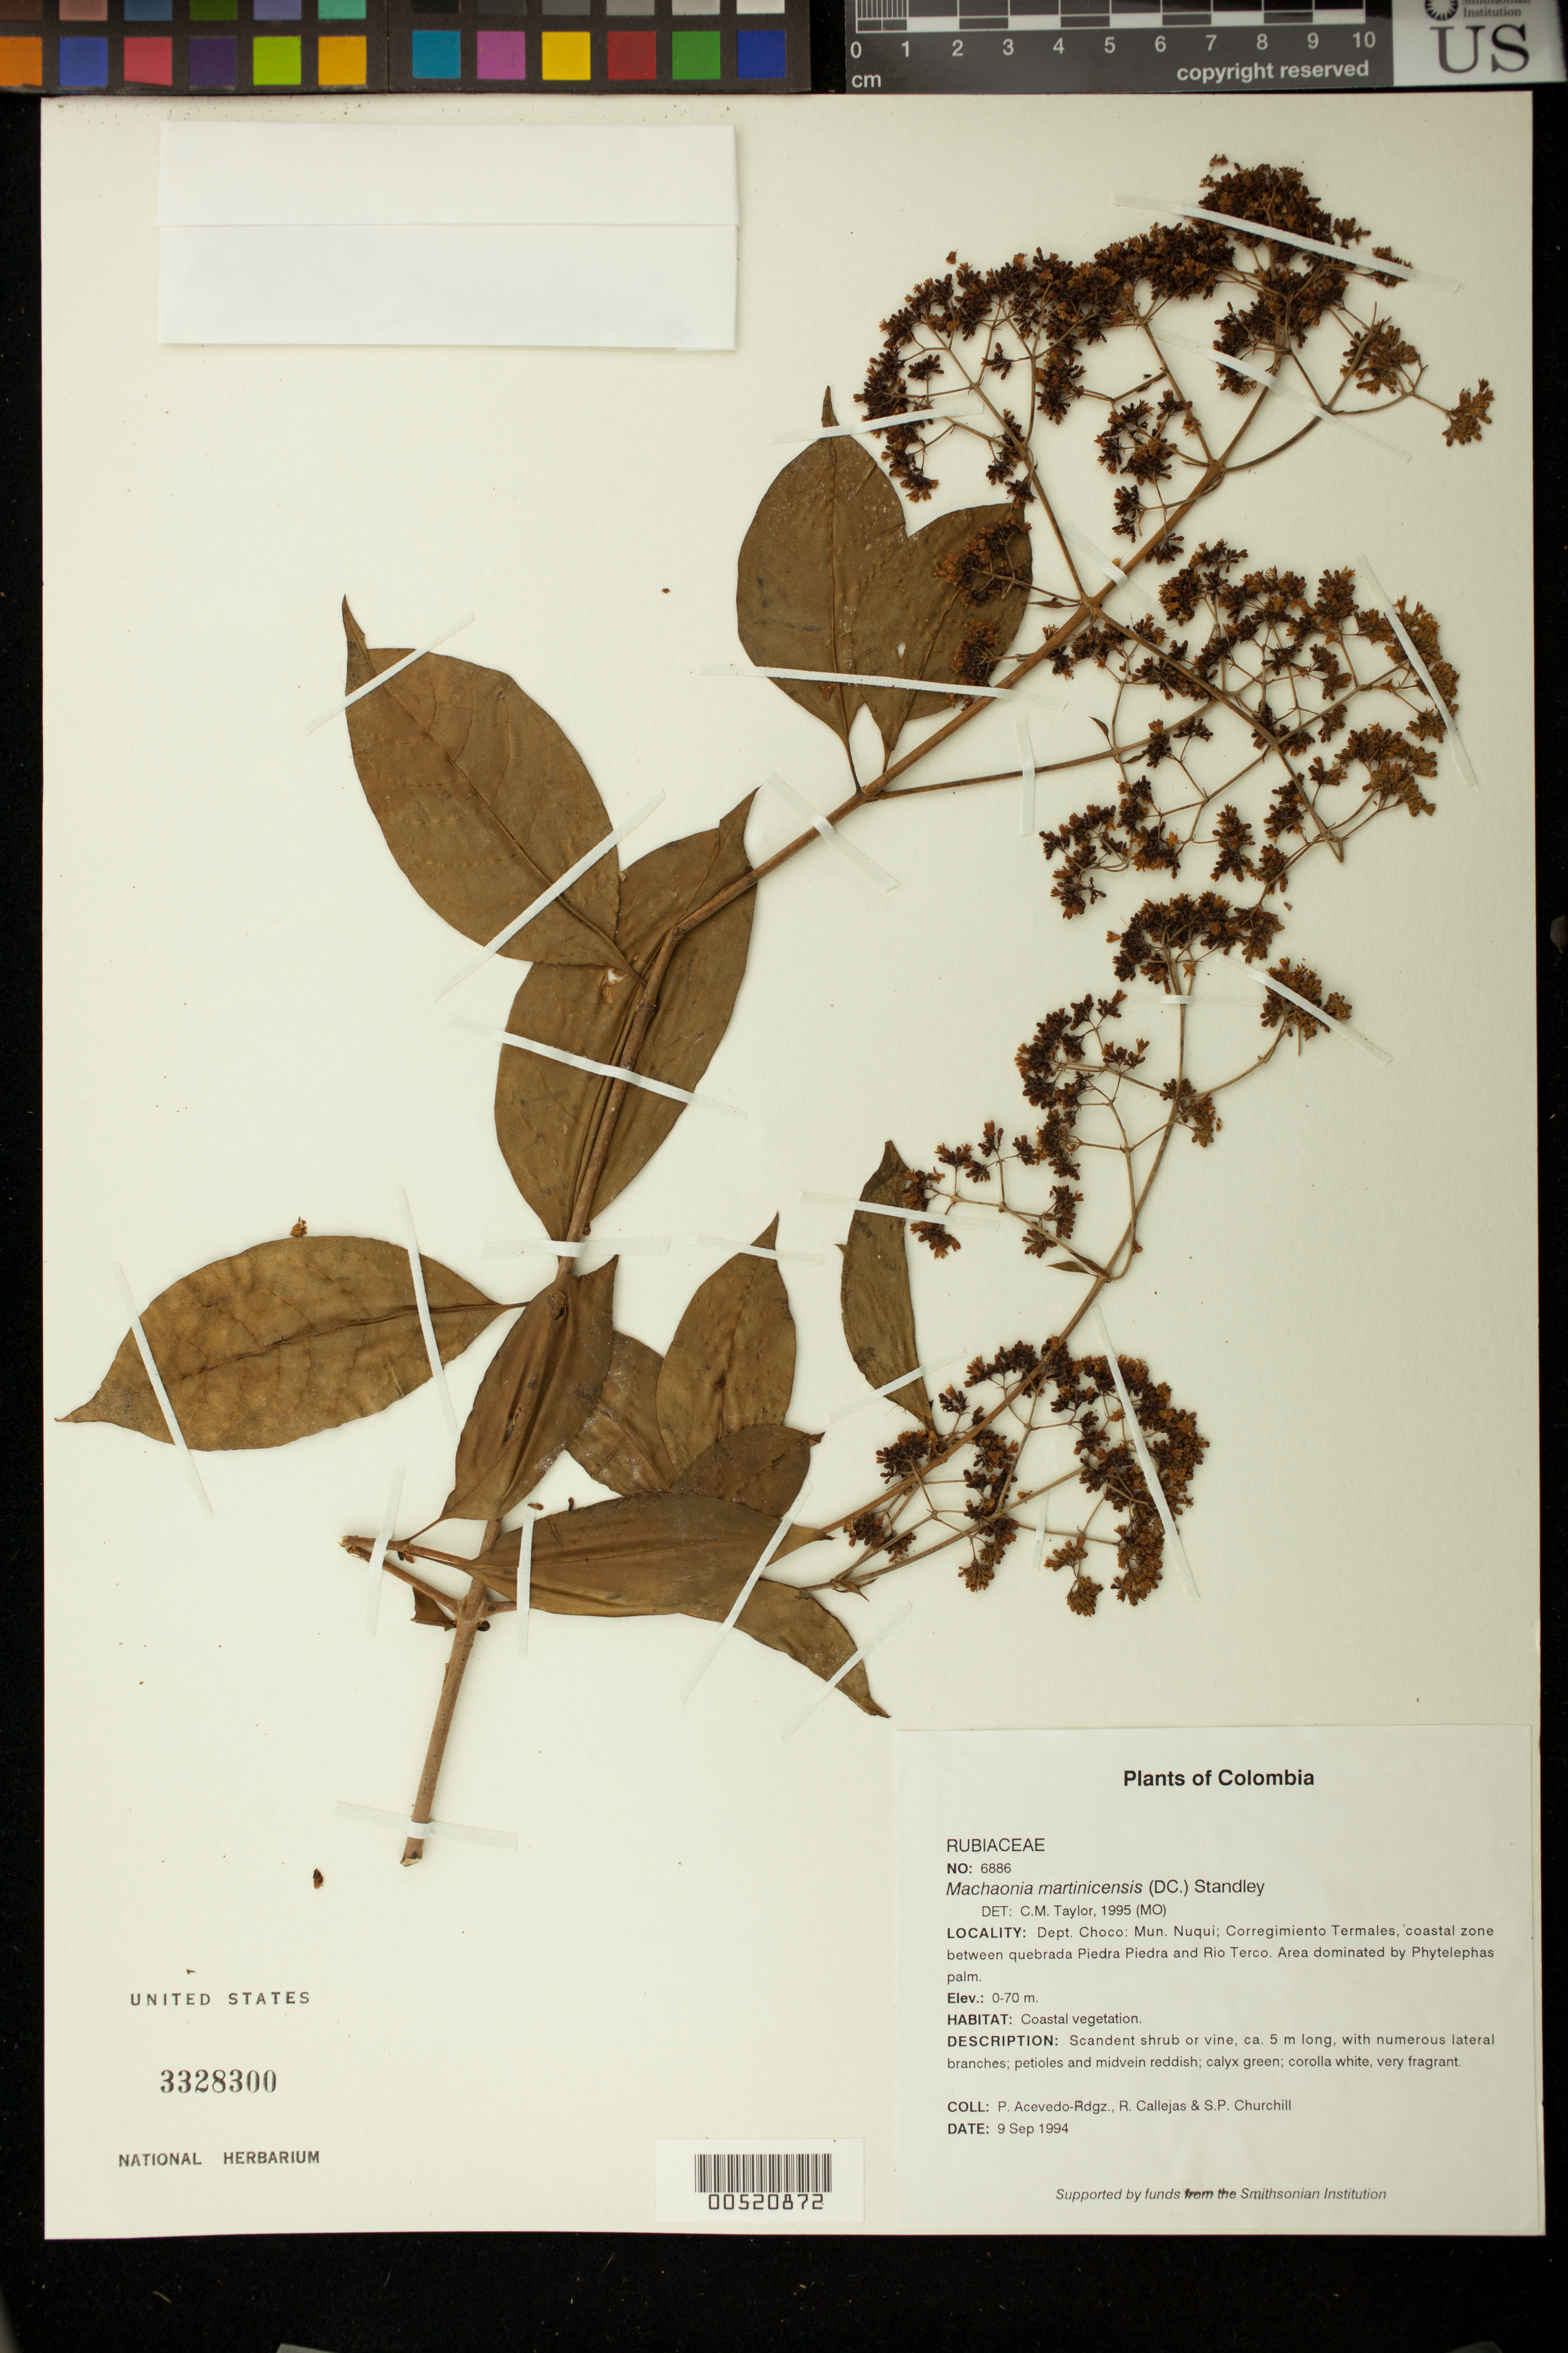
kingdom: Plantae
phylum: Tracheophyta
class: Magnoliopsida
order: Gentianales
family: Rubiaceae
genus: Machaonia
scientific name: Machaonia martinicensis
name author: (DC.) Standl.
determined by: Taylor, Charlotte M.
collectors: P. Acevedo-Rodr., R. Callejas & S. Churchill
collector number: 6886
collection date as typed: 09 Sep 1994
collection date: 1994-09-09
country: Colombia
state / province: Chocó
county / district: Nuqui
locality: Depart. Choco; Mun. Nuqui; Corregimiento Termales, coastal zone between quebrada Piedra Piedra and Río Terco. Area dominated by Phytelephas palm.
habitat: Coastal vegetation.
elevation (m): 0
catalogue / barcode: US 3328300